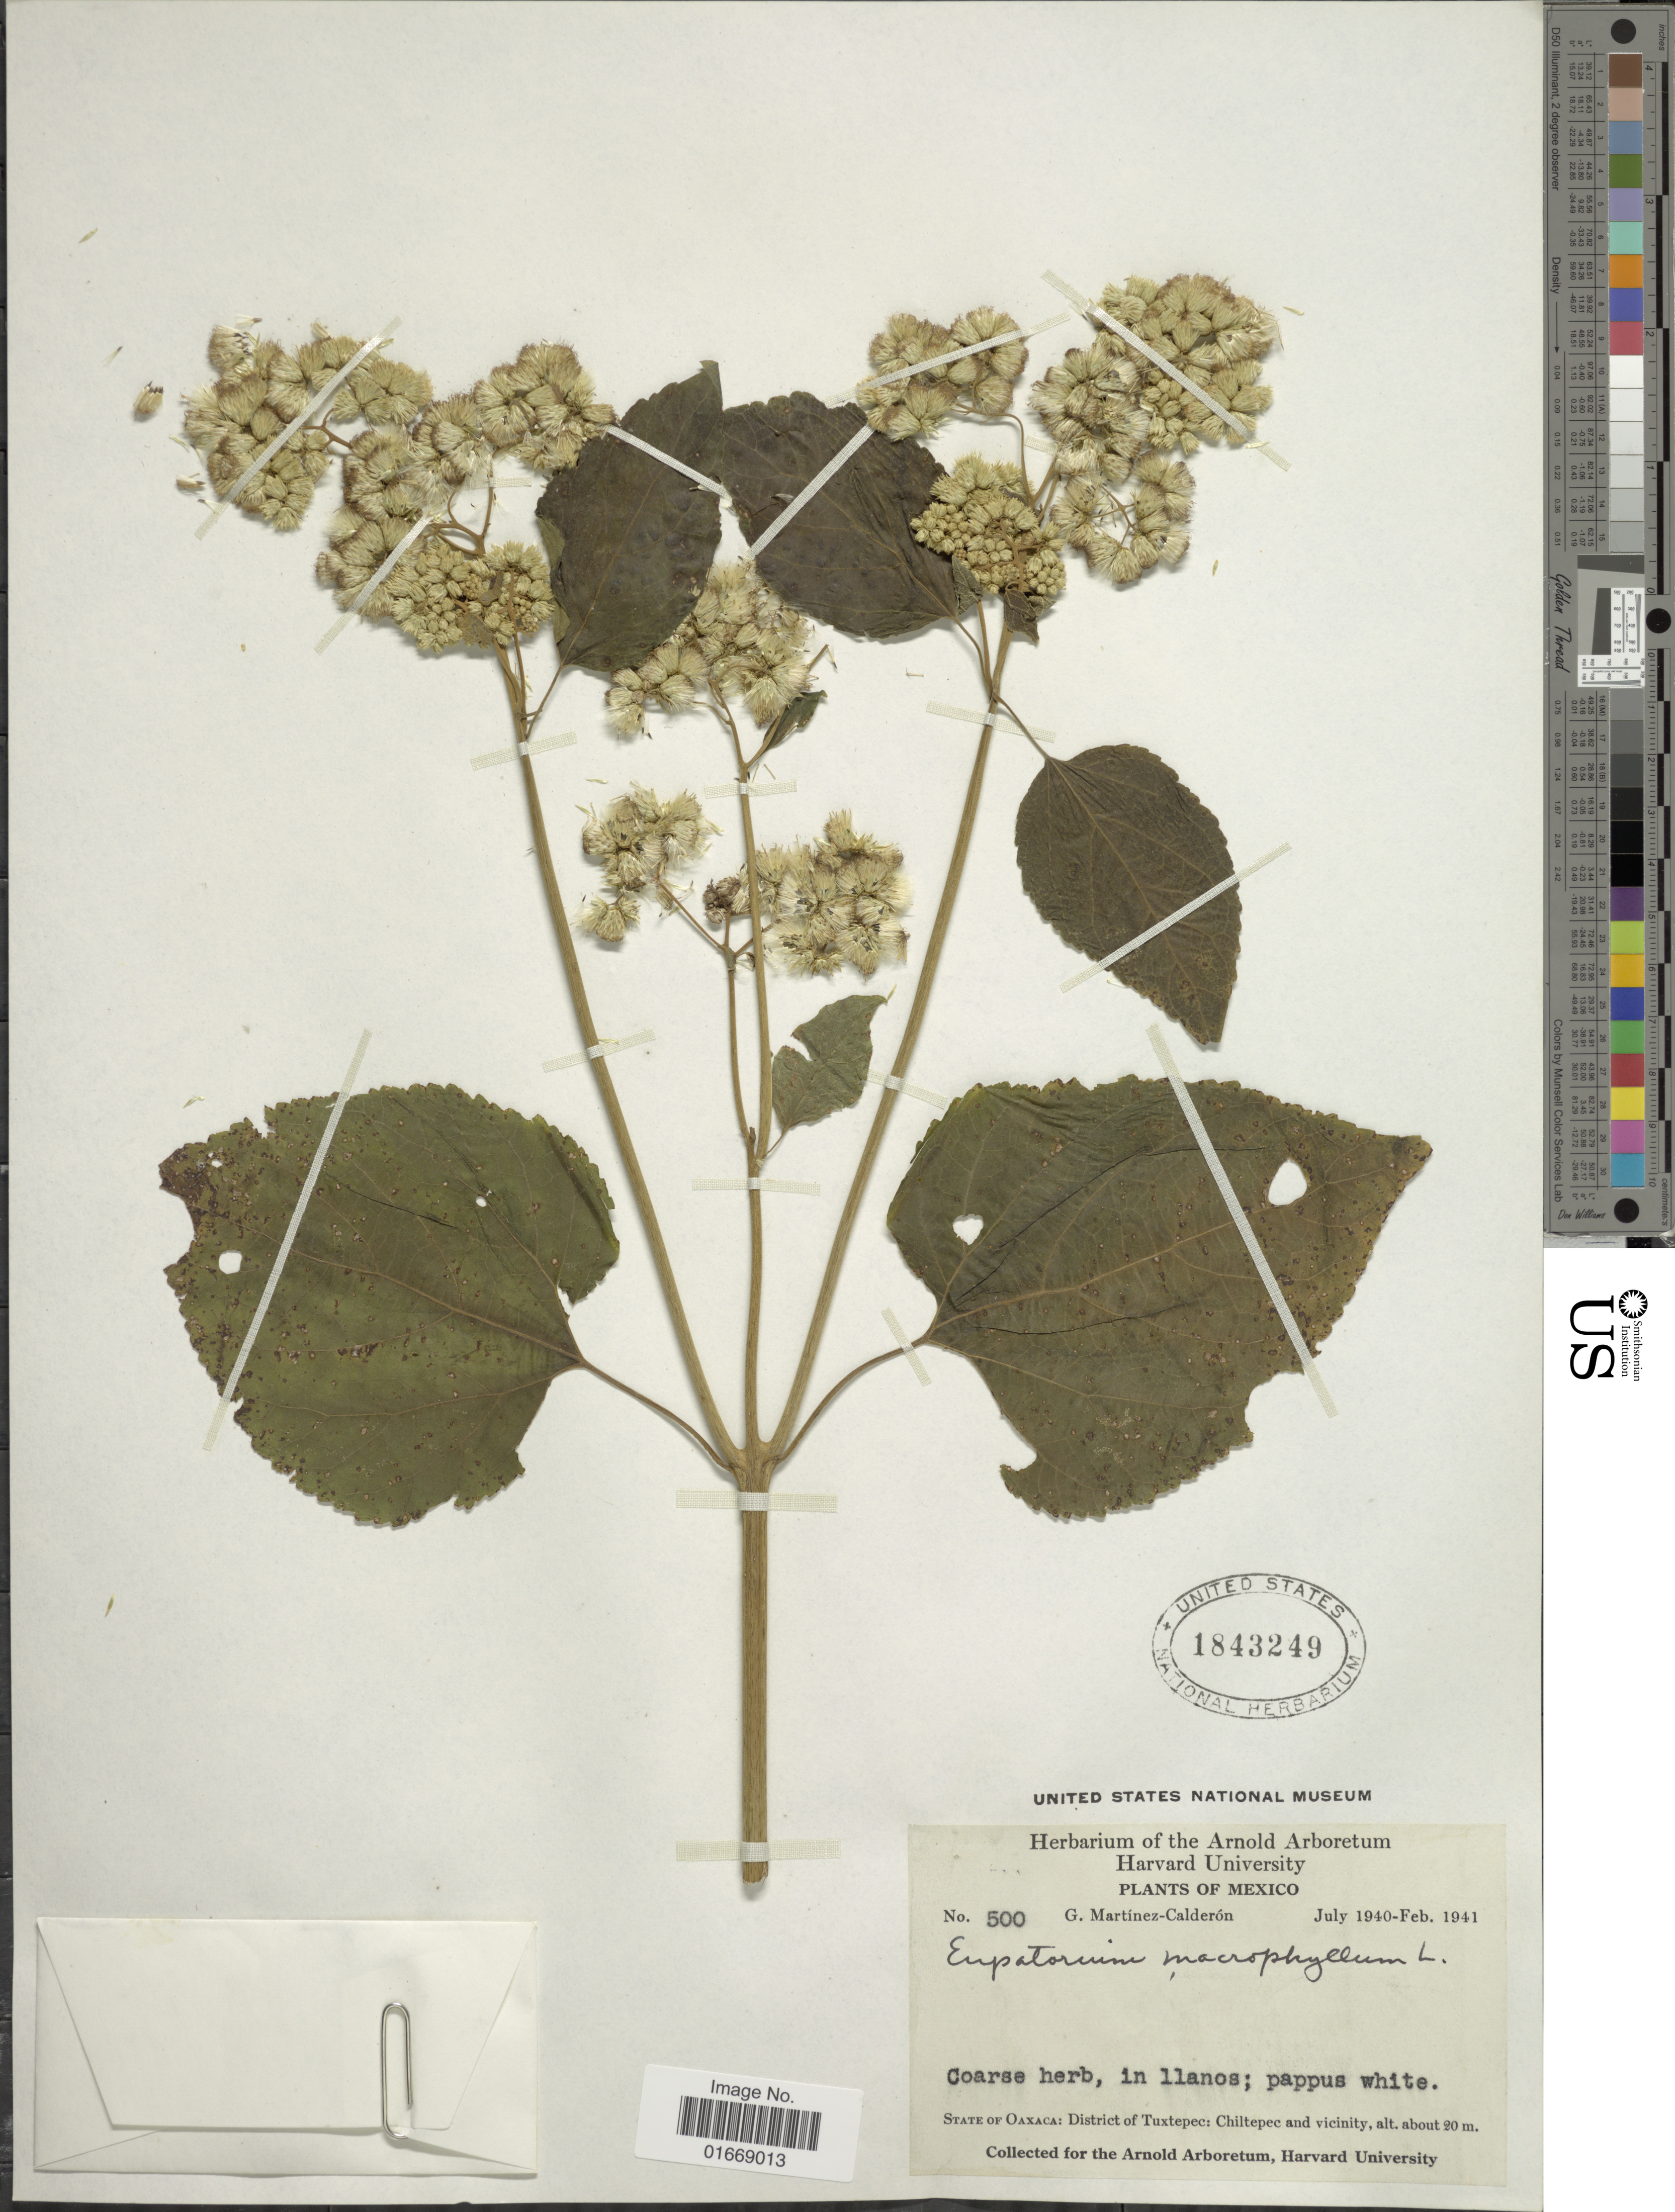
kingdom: Plantae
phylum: Tracheophyta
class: Magnoliopsida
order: Asterales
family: Asteraceae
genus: Hebeclinium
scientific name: Hebeclinium macrophyllum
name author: (L.) DC.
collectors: G. Martínez Calderón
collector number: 500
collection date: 1940-07/1941-02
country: Mexico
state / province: Oaxaca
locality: District of Tuxtepec, Chiltepec and vicinity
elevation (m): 20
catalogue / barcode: US 1843249